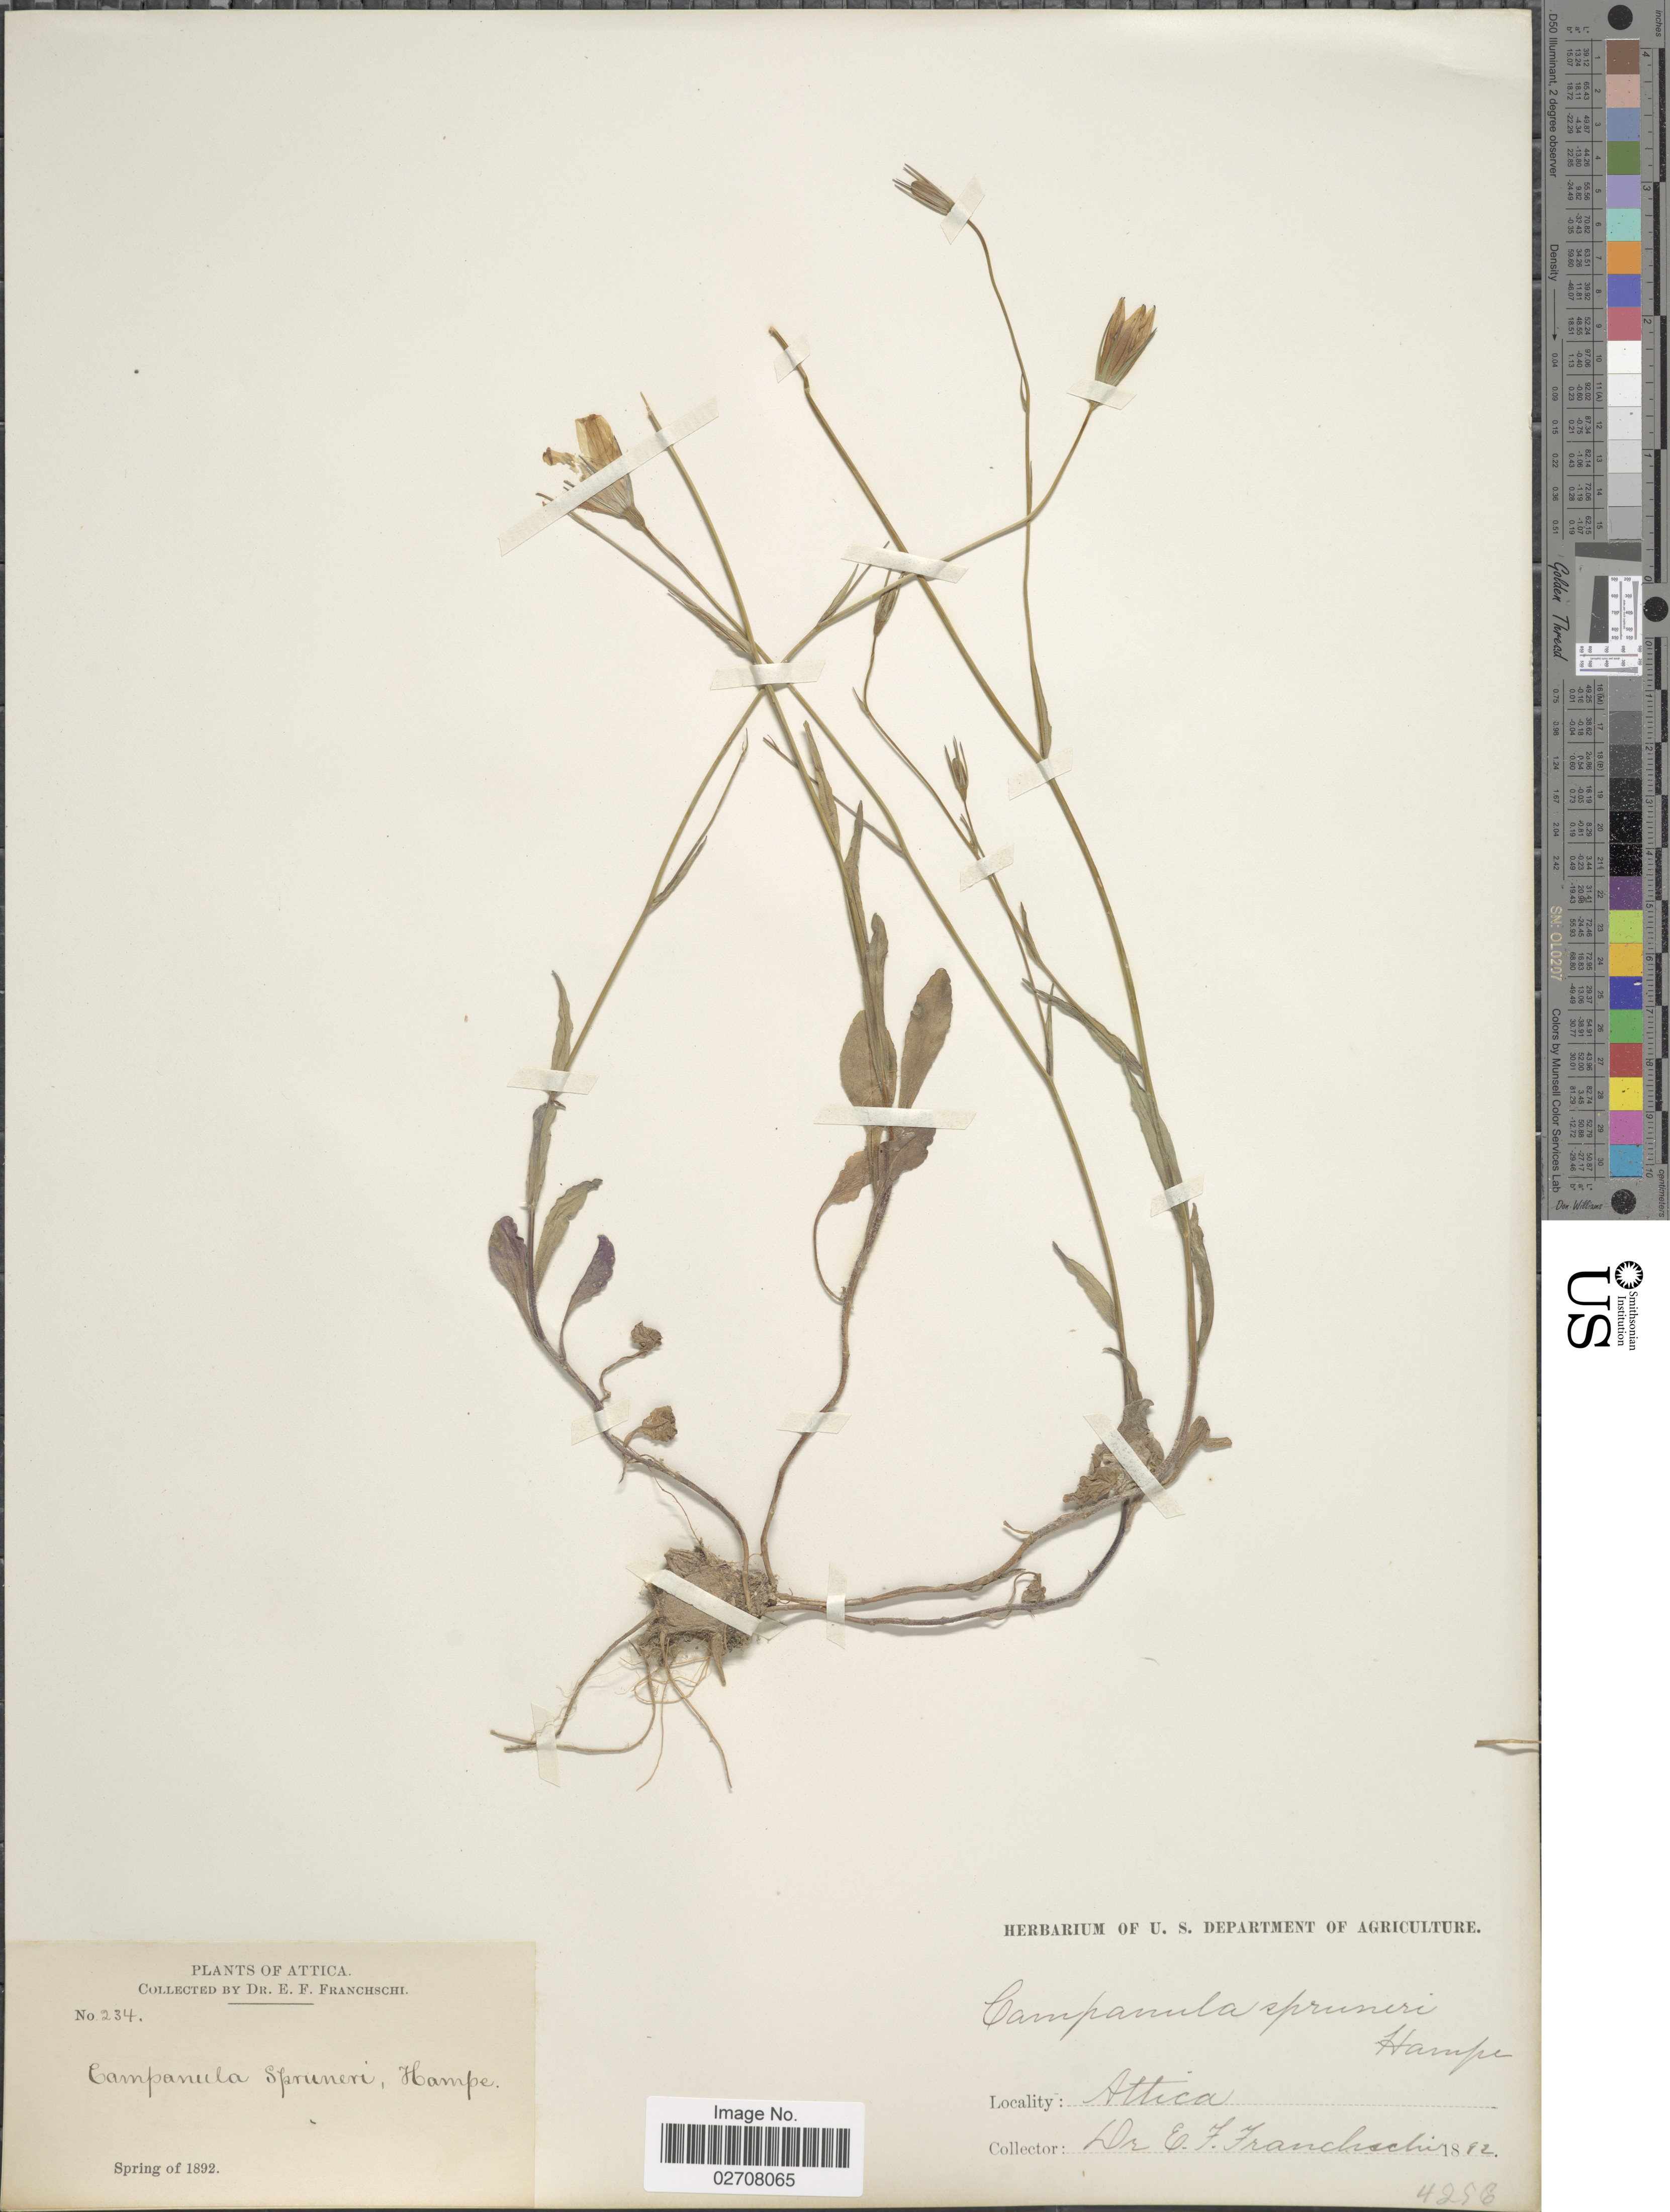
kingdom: Plantae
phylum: Tracheophyta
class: Magnoliopsida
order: Asterales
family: Campanulaceae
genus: Campanula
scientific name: Campanula spruneri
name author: Boiss.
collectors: E. Franchschi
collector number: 234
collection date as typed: Spring of 1892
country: Greece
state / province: Attica